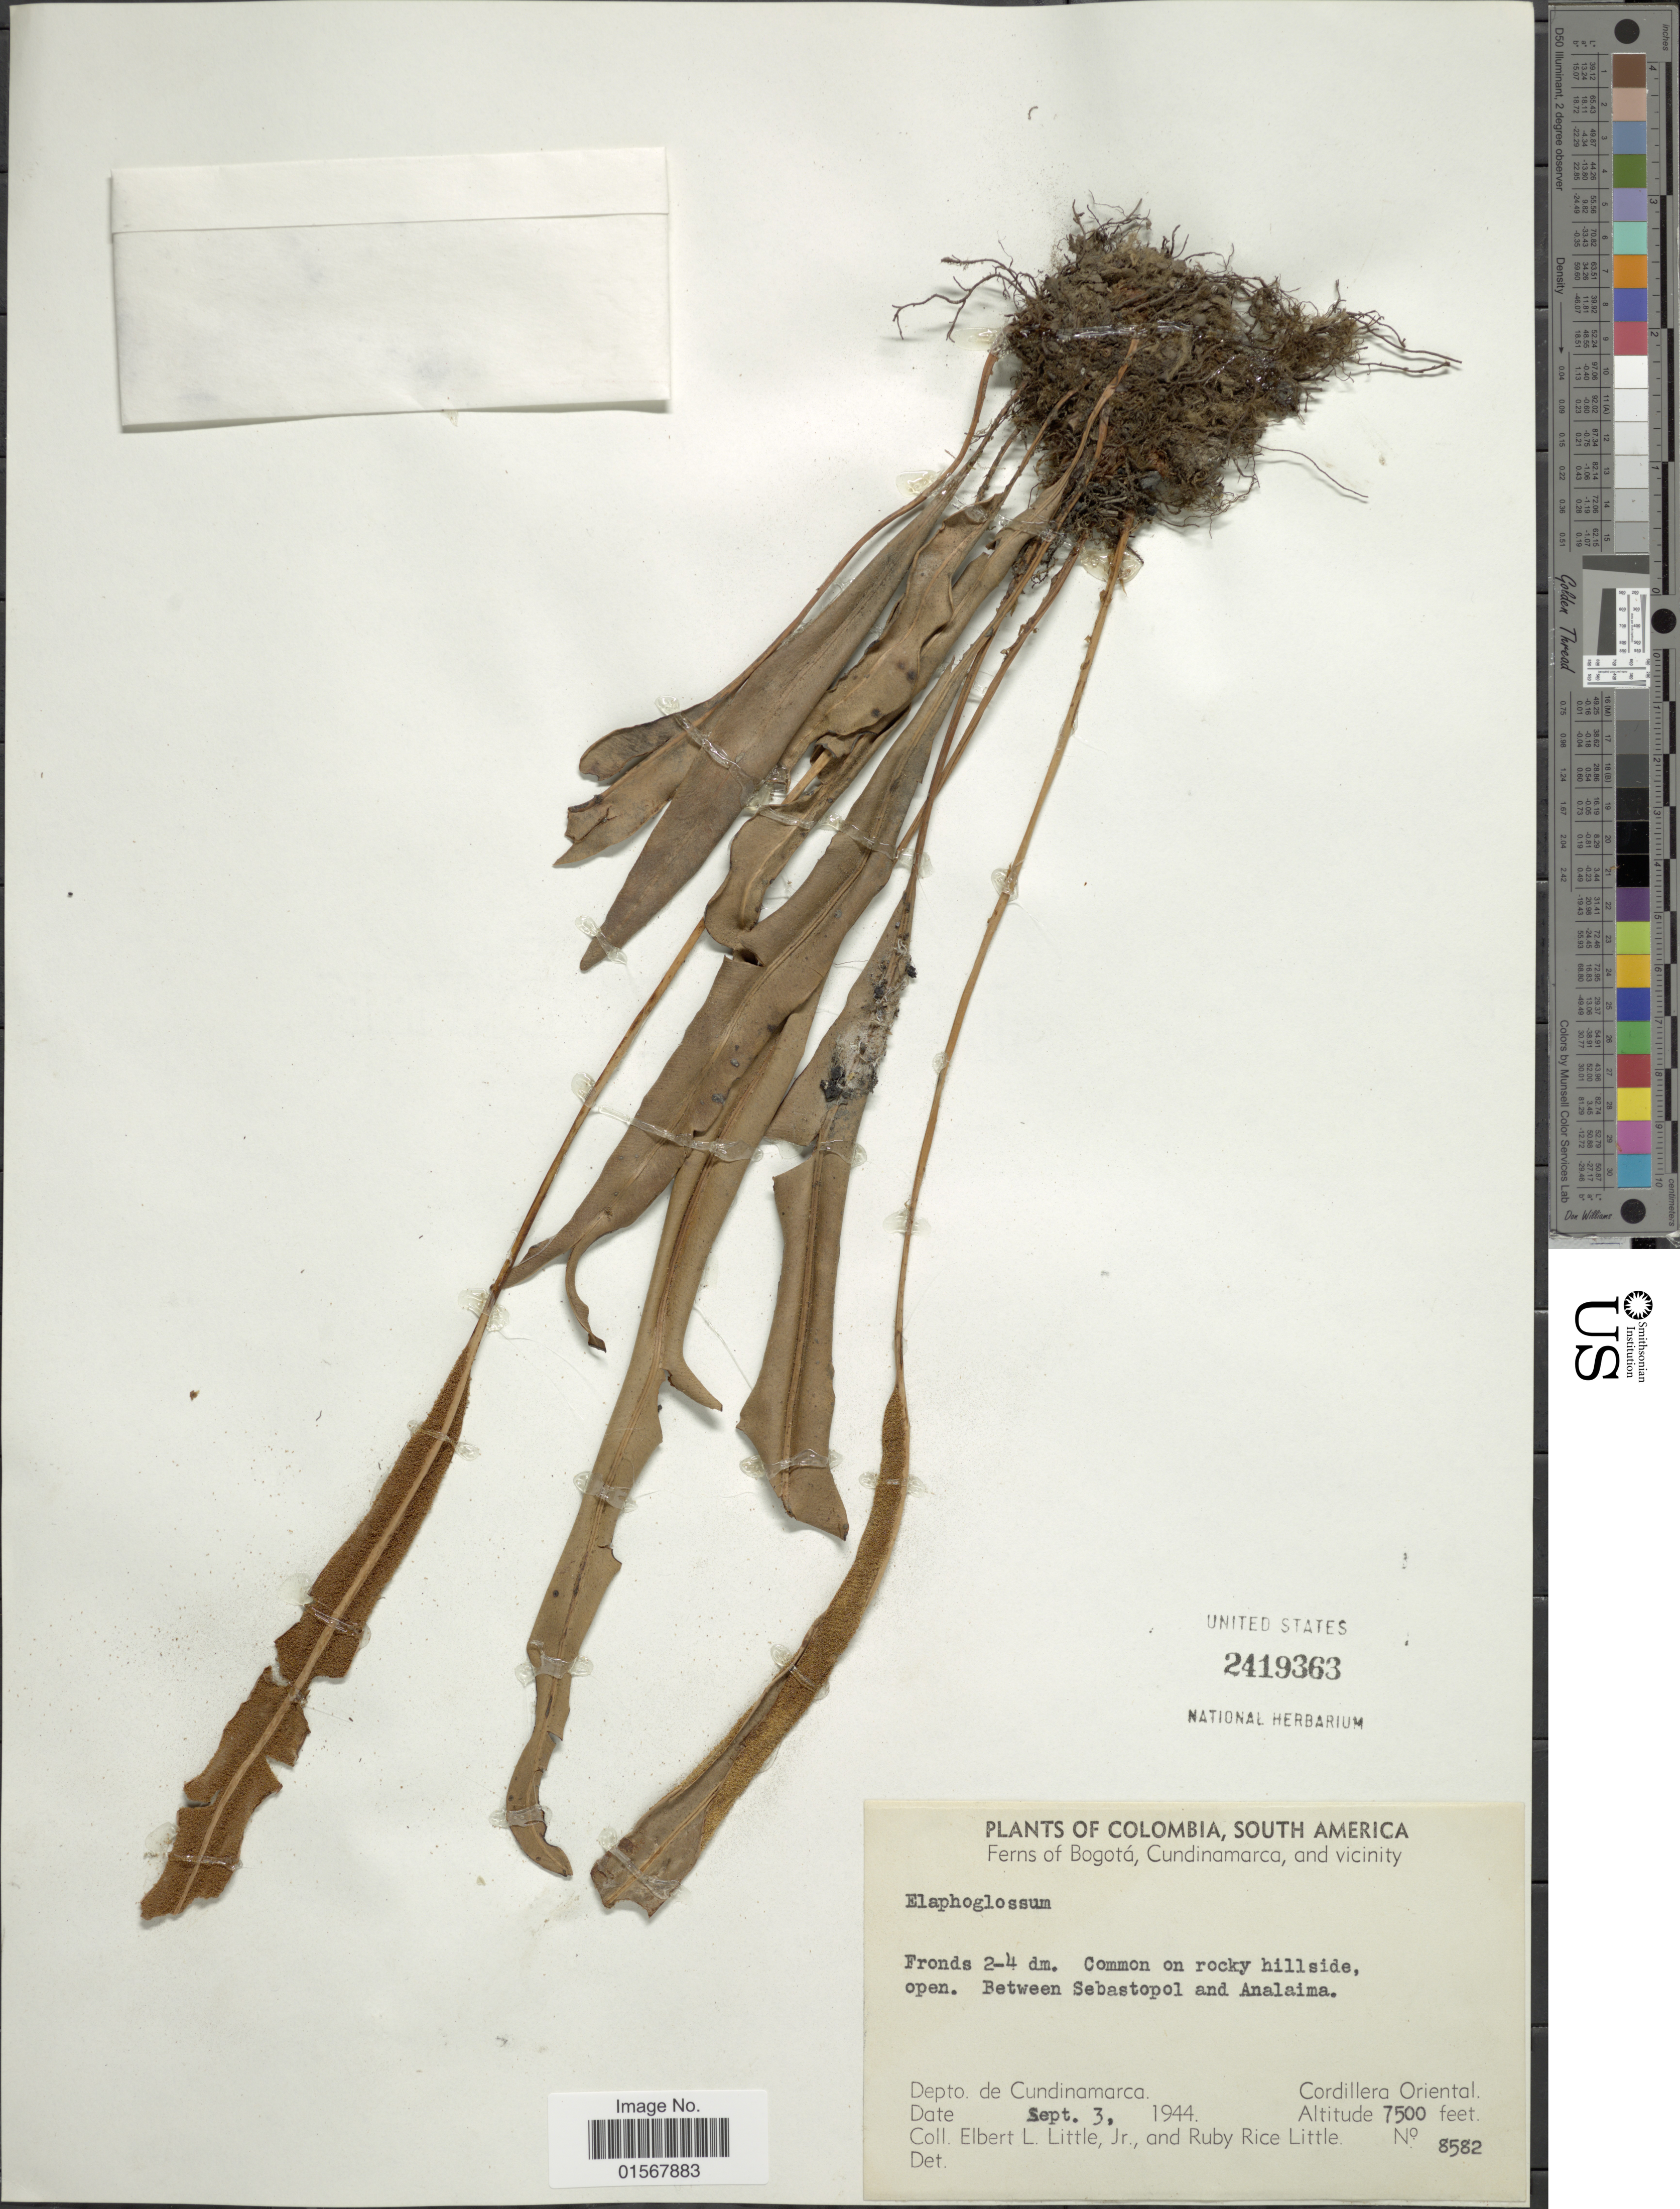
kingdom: Plantae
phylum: Tracheophyta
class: Polypodiopsida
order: Polypodiales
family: Dryopteridaceae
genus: Elaphoglossum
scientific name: Elaphoglossum sp.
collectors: E. L. Little & R. R. Little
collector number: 8582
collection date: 1944-09-03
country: Colombia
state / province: Cundinamarca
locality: Colombia, South America, bogota, Cundinamarca, and vicinity, Depto. de Cundinamarca, Cordillera Oriental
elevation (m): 2286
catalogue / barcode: US 2419363